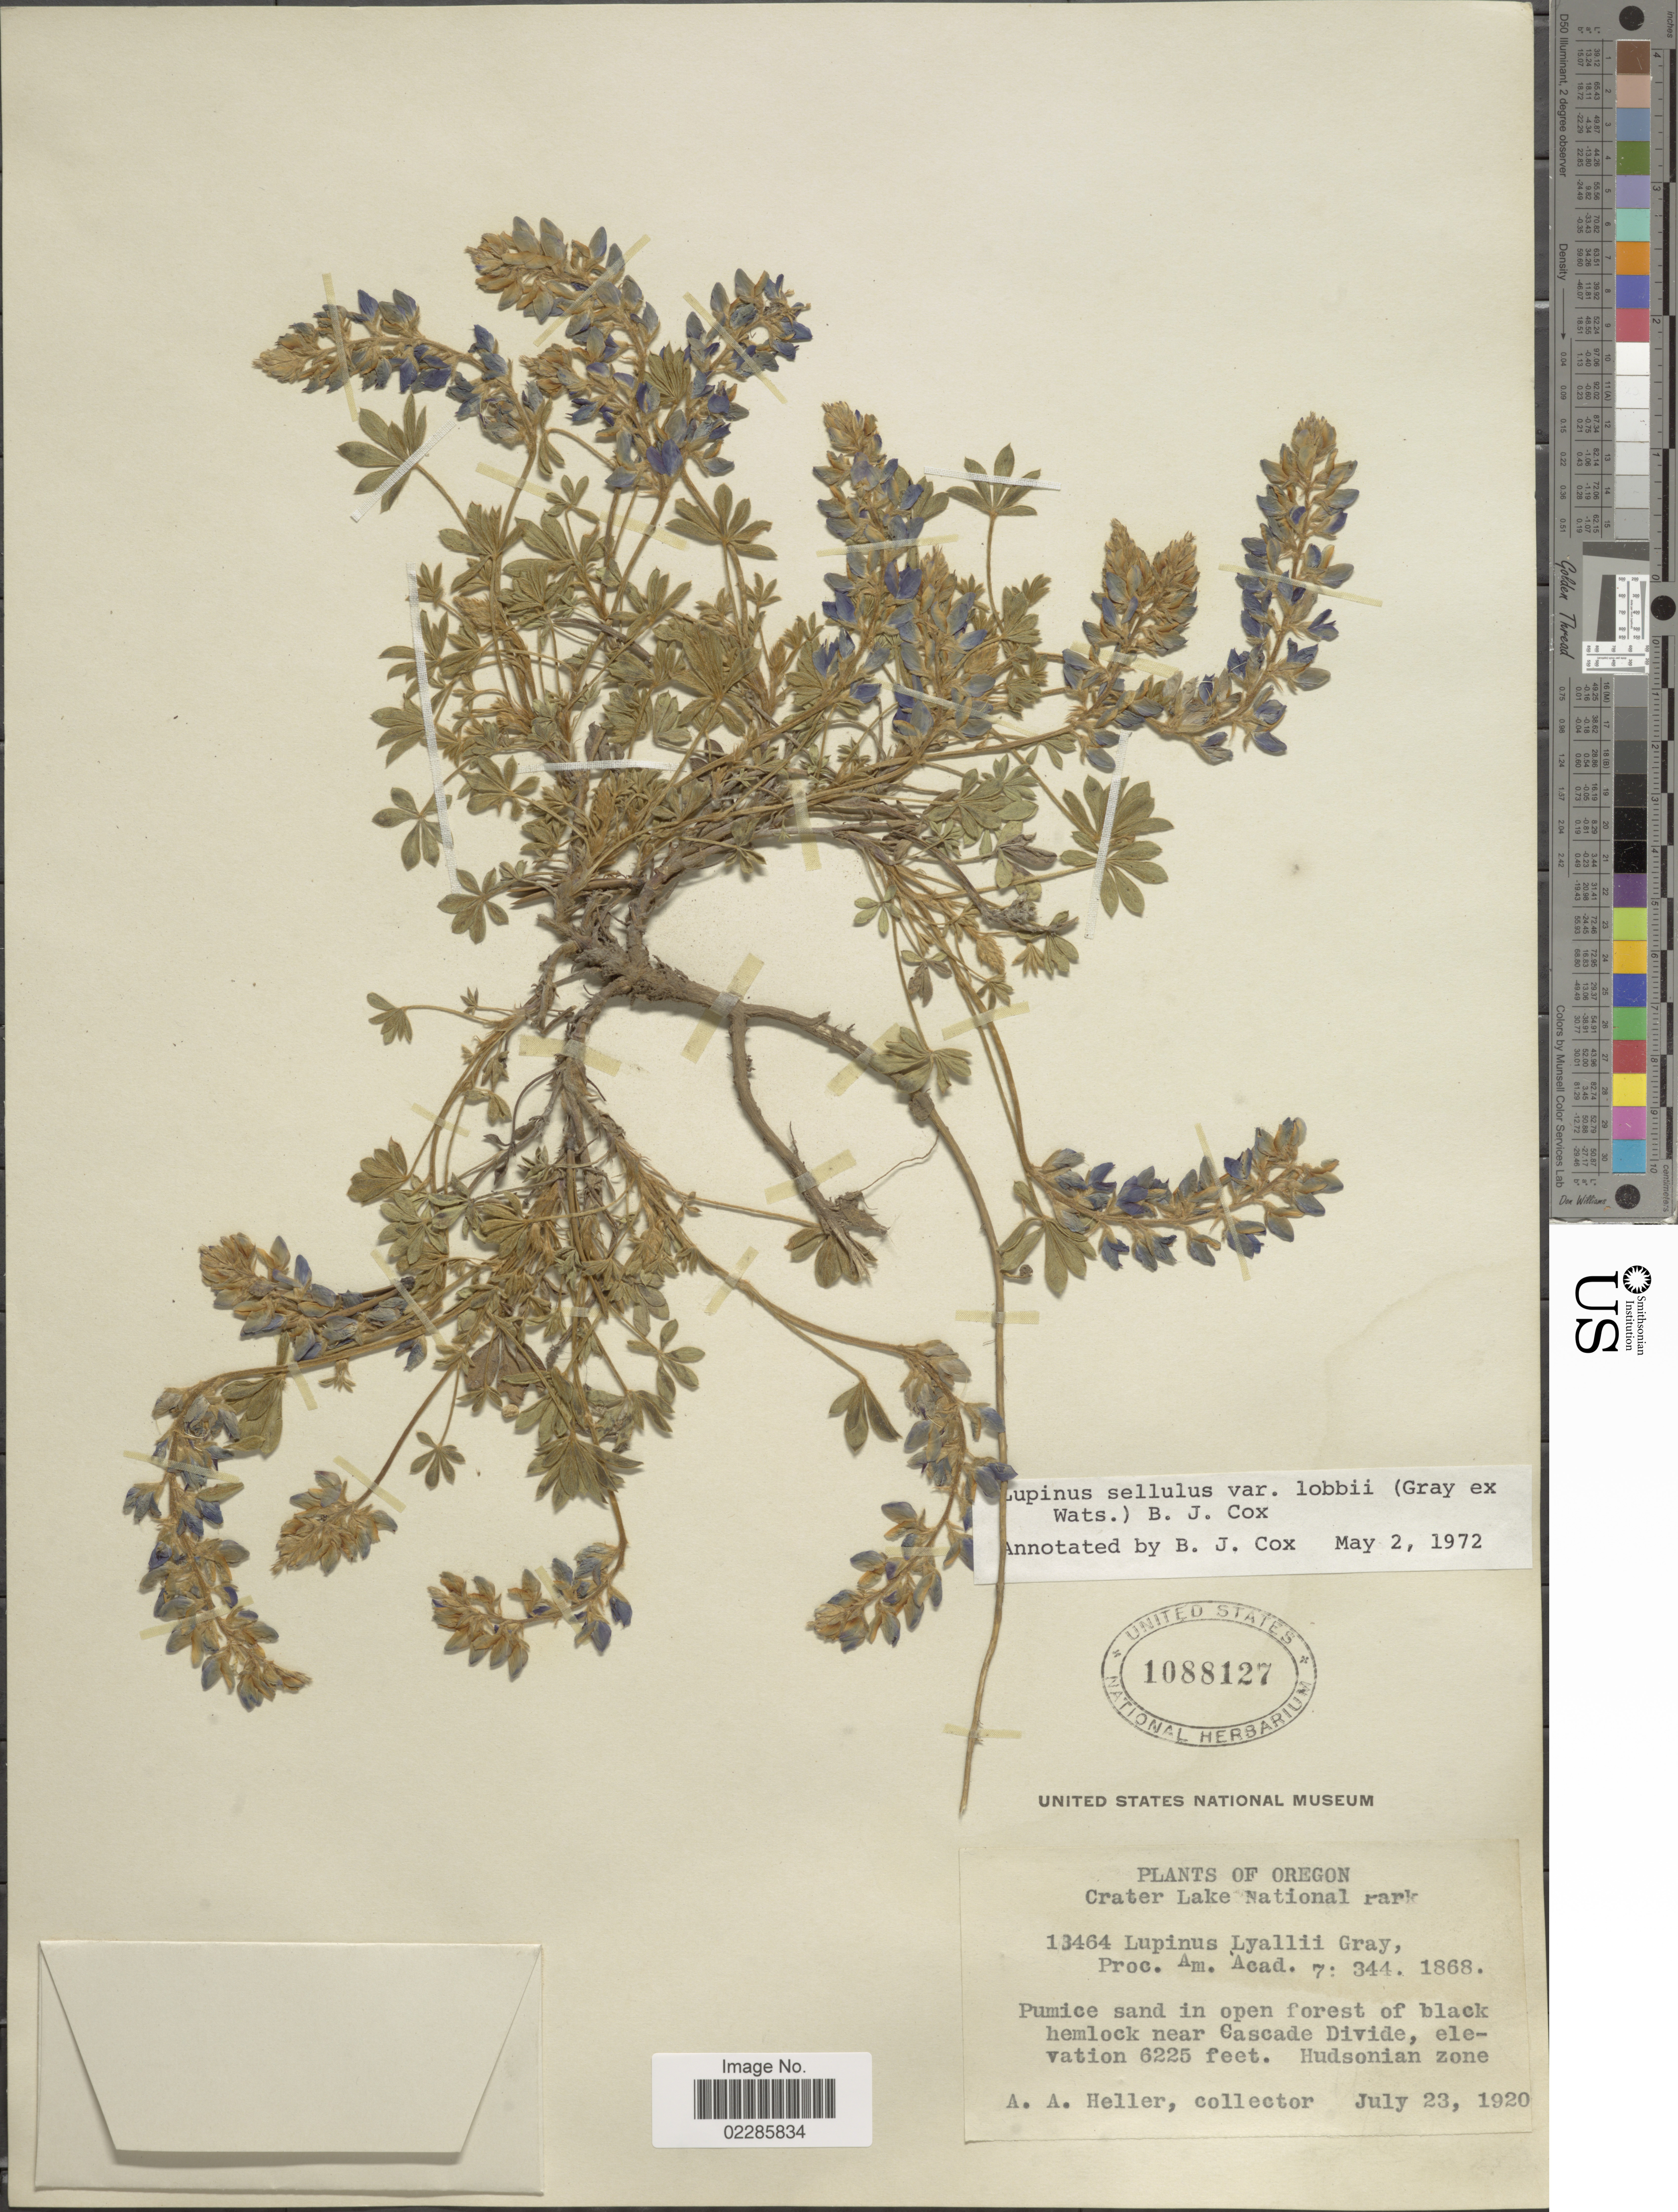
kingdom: Plantae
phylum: Tracheophyta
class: Magnoliopsida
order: Fabales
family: Fabaceae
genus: Lupinus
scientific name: Lupinus sellulus var. lobbii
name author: (A. Gray ex S. Watson) B.J. Cox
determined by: Cox, B. J.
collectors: A. A. Heller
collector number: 18464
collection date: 1920-07-23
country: United States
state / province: Oregon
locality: Crater Lake National Park, Pumice sand in open forest of black hemlock near Cascade Divide, Hudsonian Zone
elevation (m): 1897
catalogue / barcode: US 1088127